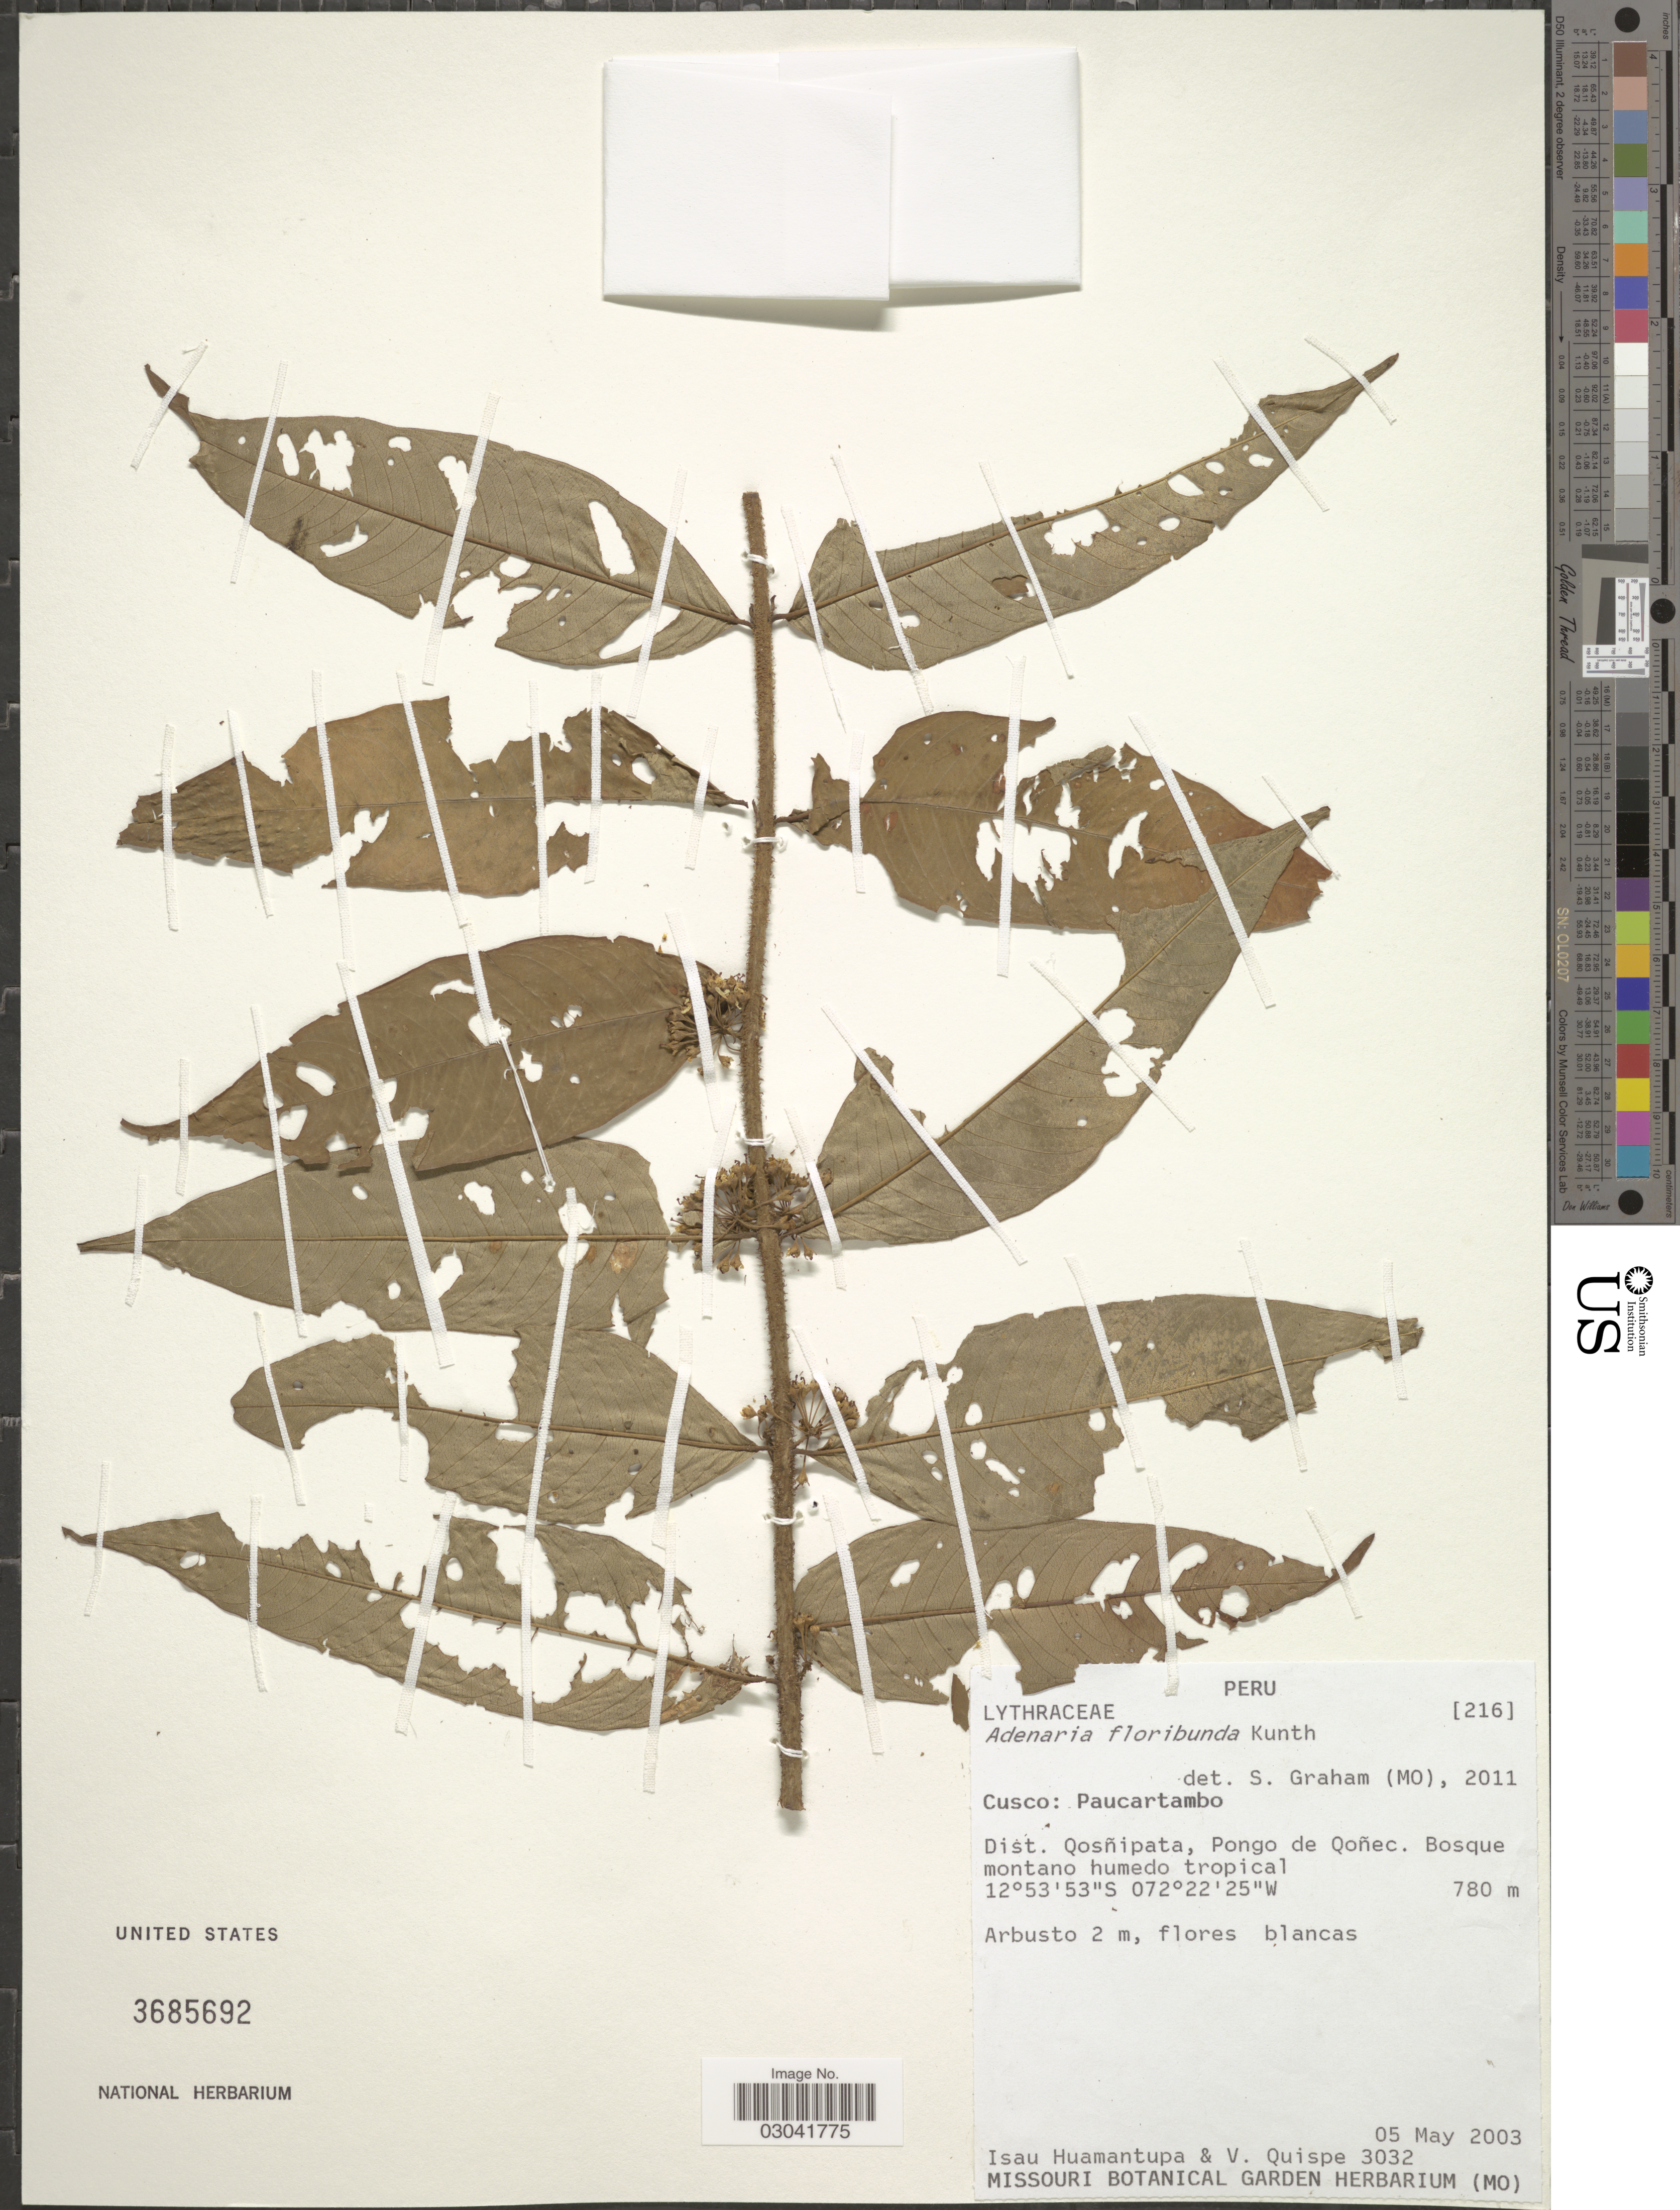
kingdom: Plantae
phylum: Tracheophyta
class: Magnoliopsida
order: Myrtales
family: Lythraceae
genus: Adenaria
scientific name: Adenaria floribunda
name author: Kunth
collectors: I. Huamantupa & V. Quispe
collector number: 3032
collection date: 2003-05-05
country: Peru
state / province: Cusco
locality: Paucartambo. Dist. Qosñipata, Pongo de Qoñec.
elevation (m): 780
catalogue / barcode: US 3685692